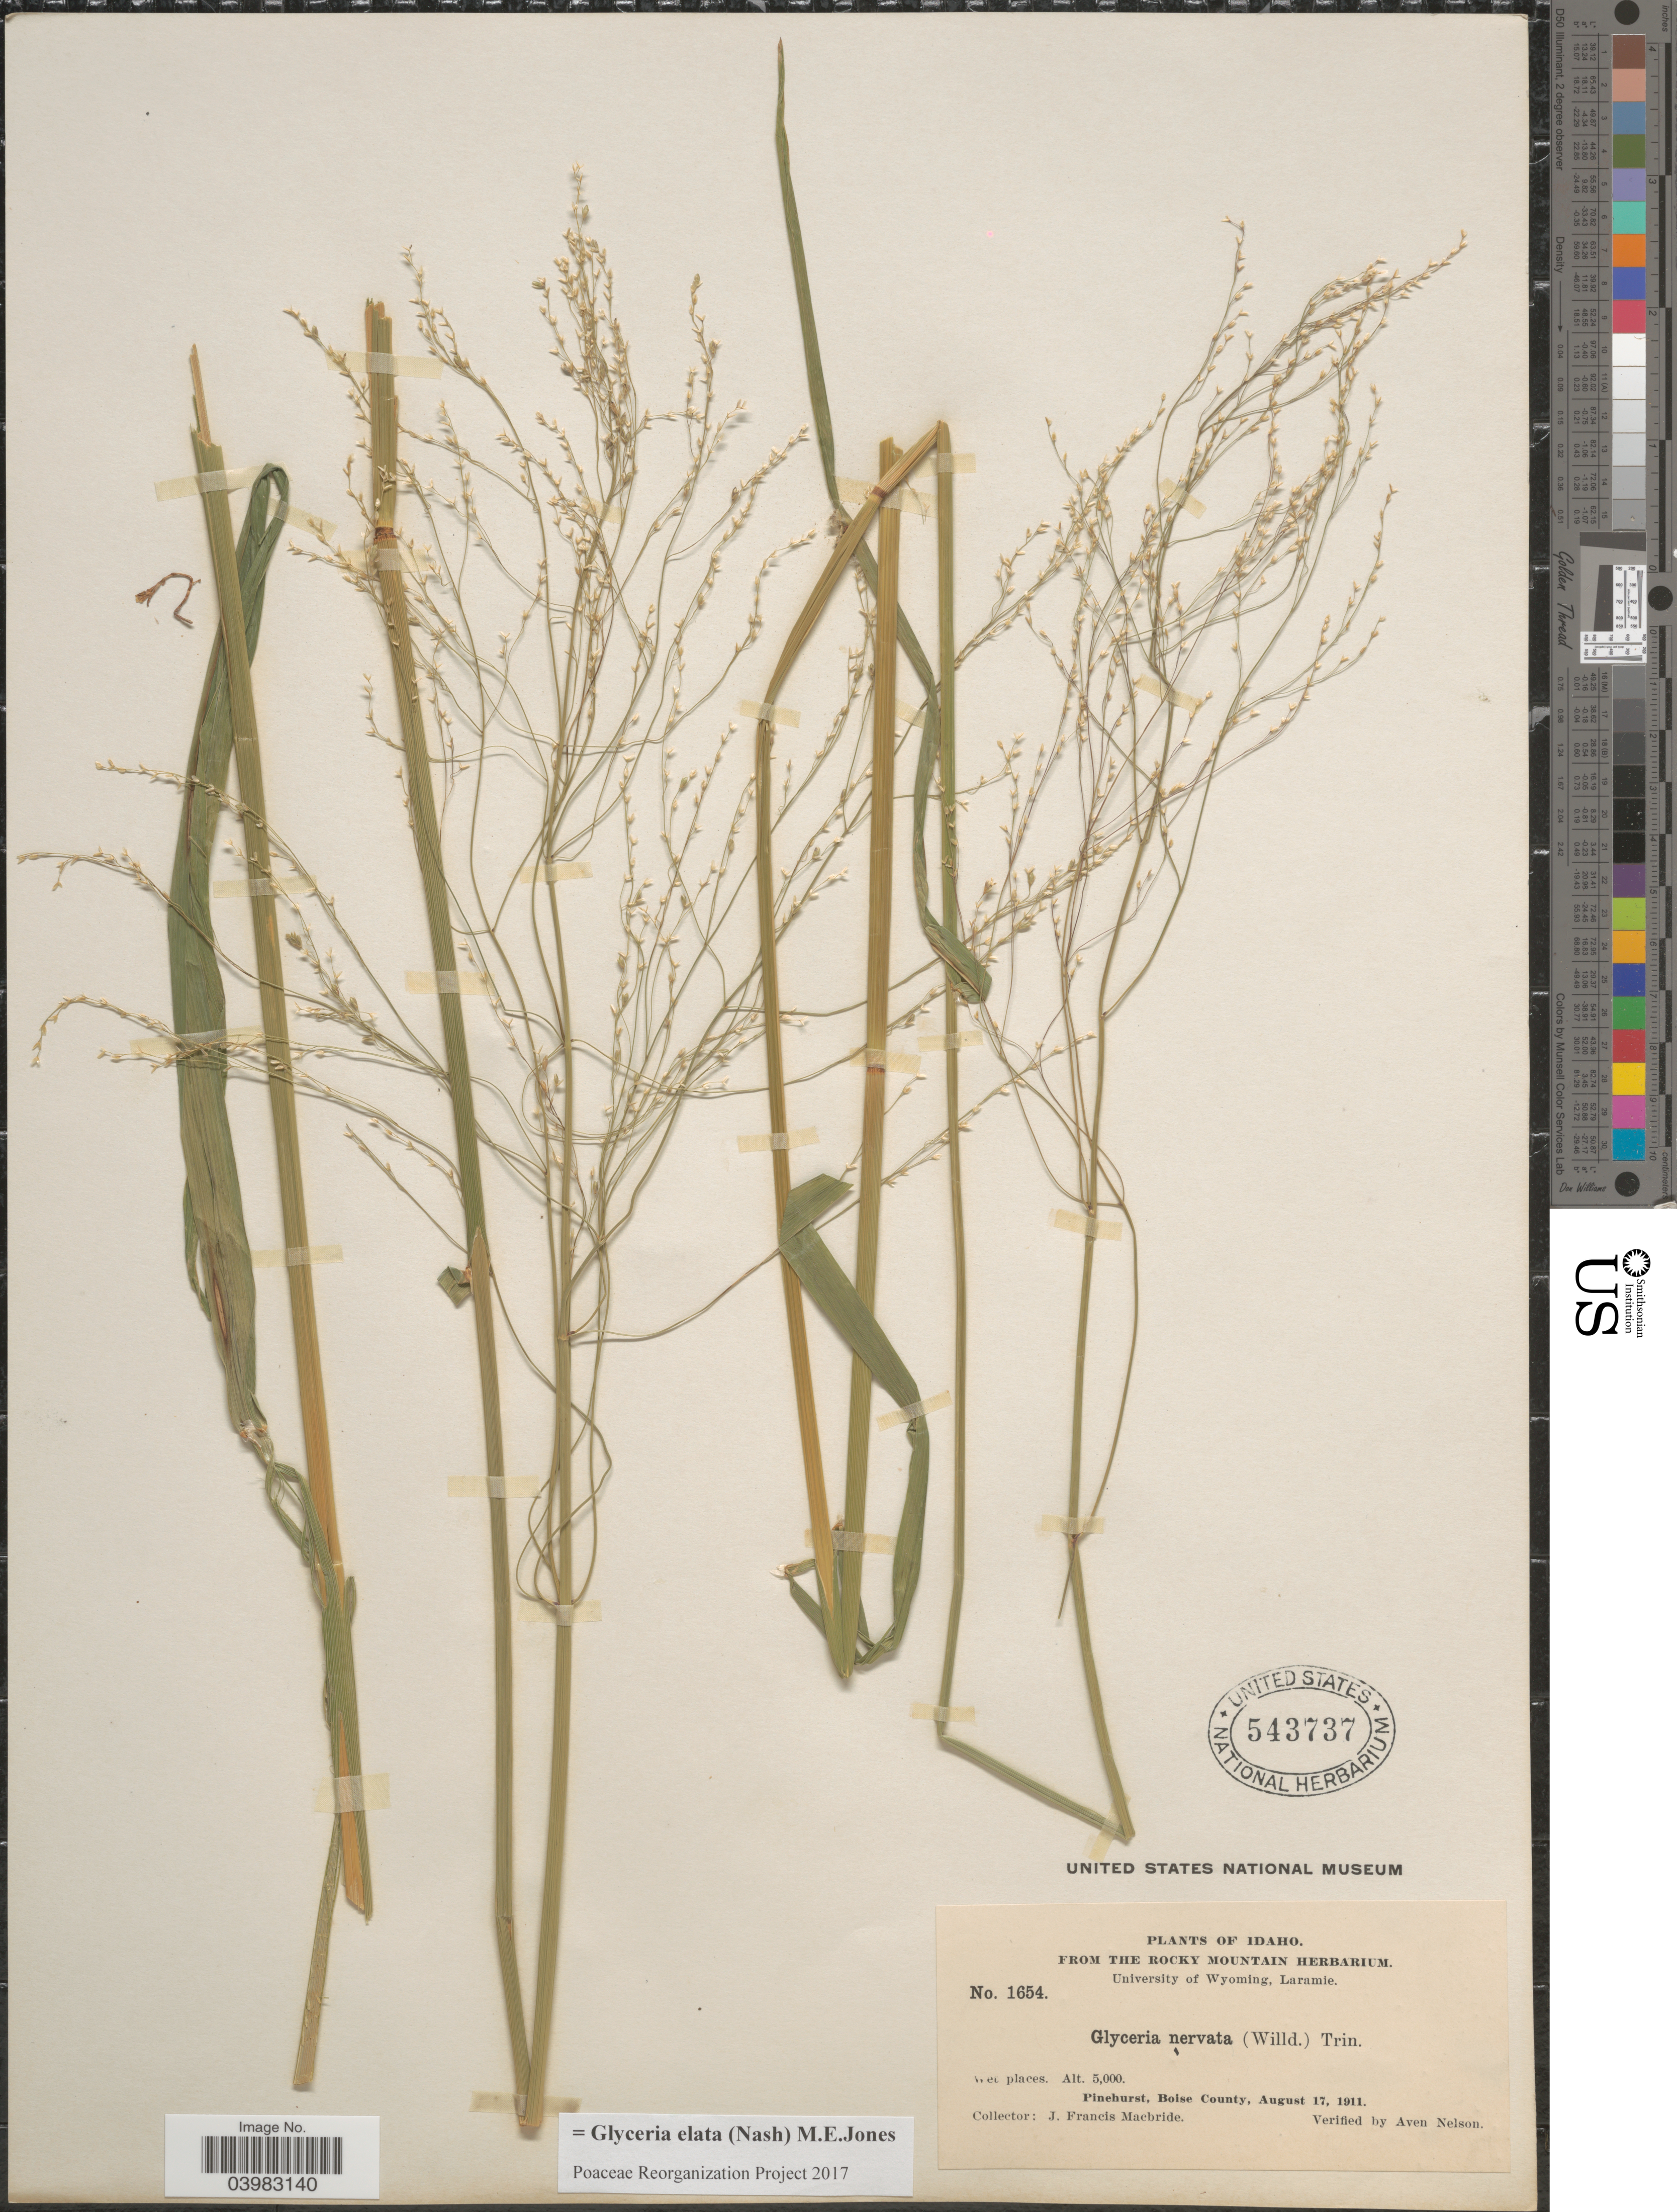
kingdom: Plantae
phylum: Tracheophyta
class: Liliopsida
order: Poales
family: Poaceae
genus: Glyceria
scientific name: Glyceria elata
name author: (Nash) M.E. Jones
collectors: J. F. Macbride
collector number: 1654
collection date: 1911-08-17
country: United States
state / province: Idaho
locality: Pinehurst, Boise County.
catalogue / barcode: US 543737